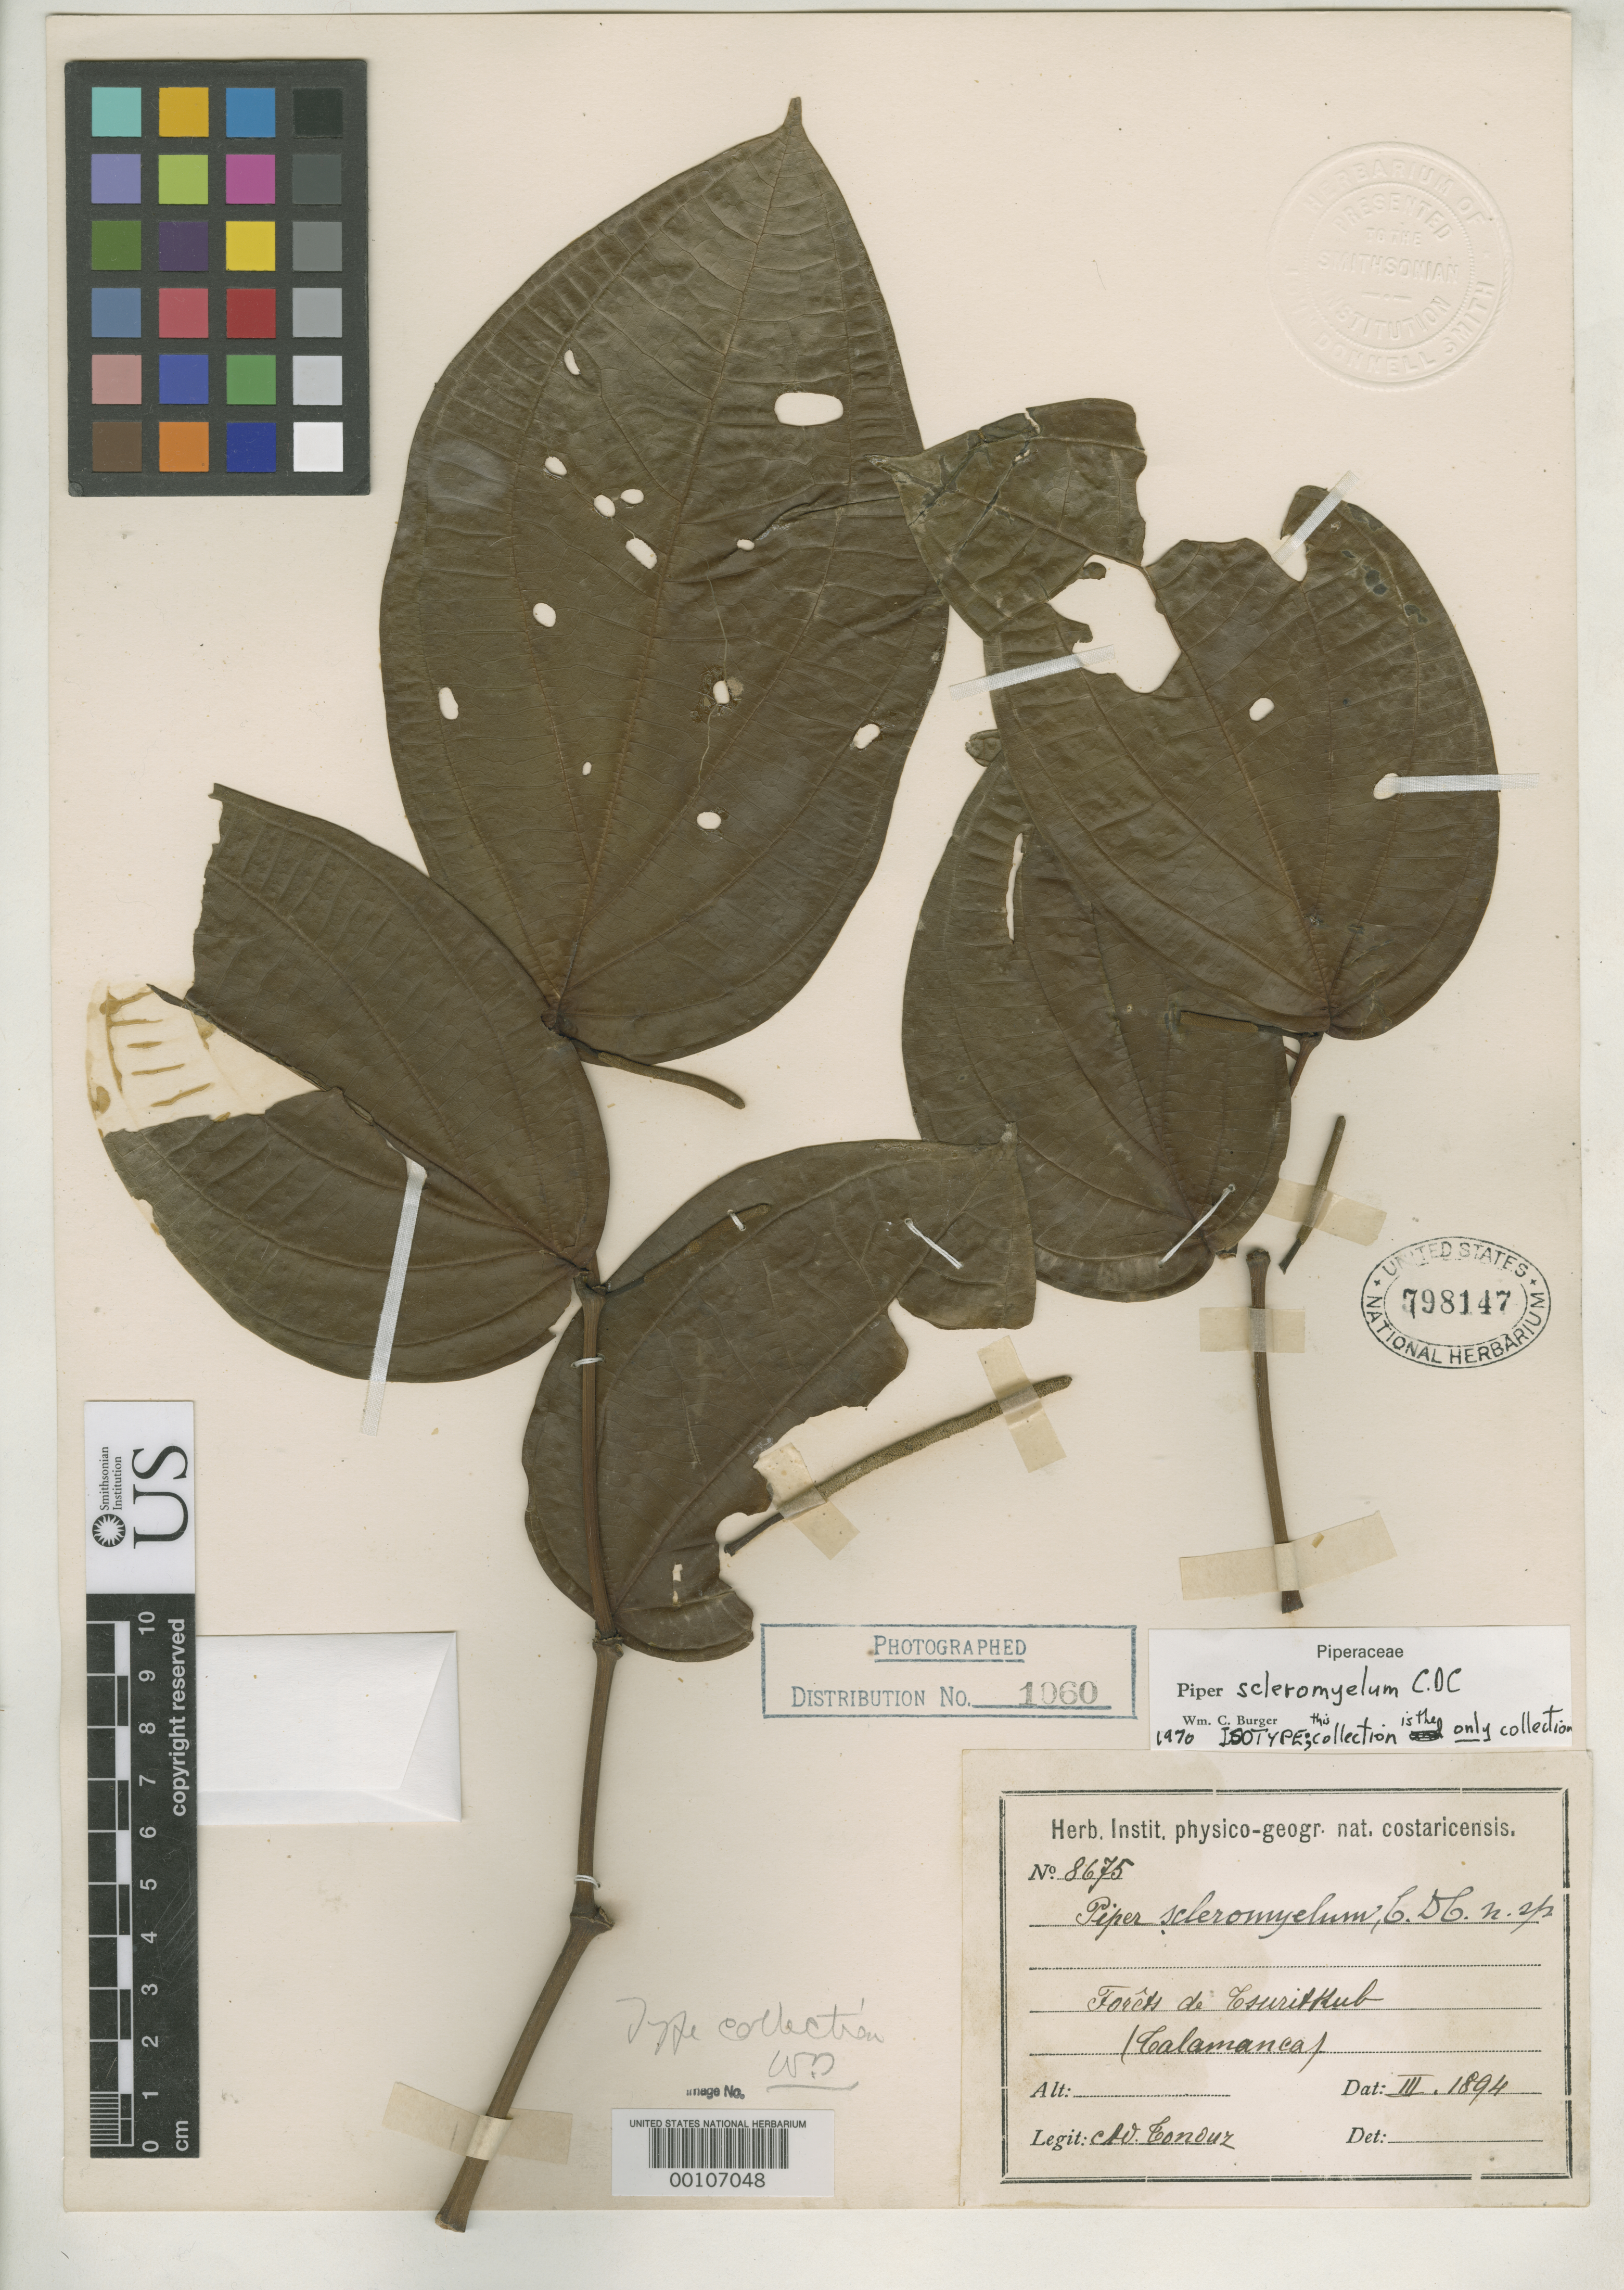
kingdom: Plantae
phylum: Tracheophyta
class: Magnoliopsida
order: Piperales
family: Piperaceae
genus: Piper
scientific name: Piper scleromyelum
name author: C. DC. in Pittier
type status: Isotype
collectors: A. Tonduz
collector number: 8675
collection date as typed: Mar 1894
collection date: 1894-03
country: Costa Rica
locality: Talamanca, Bois de Tsuritrub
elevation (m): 100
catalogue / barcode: US 798147